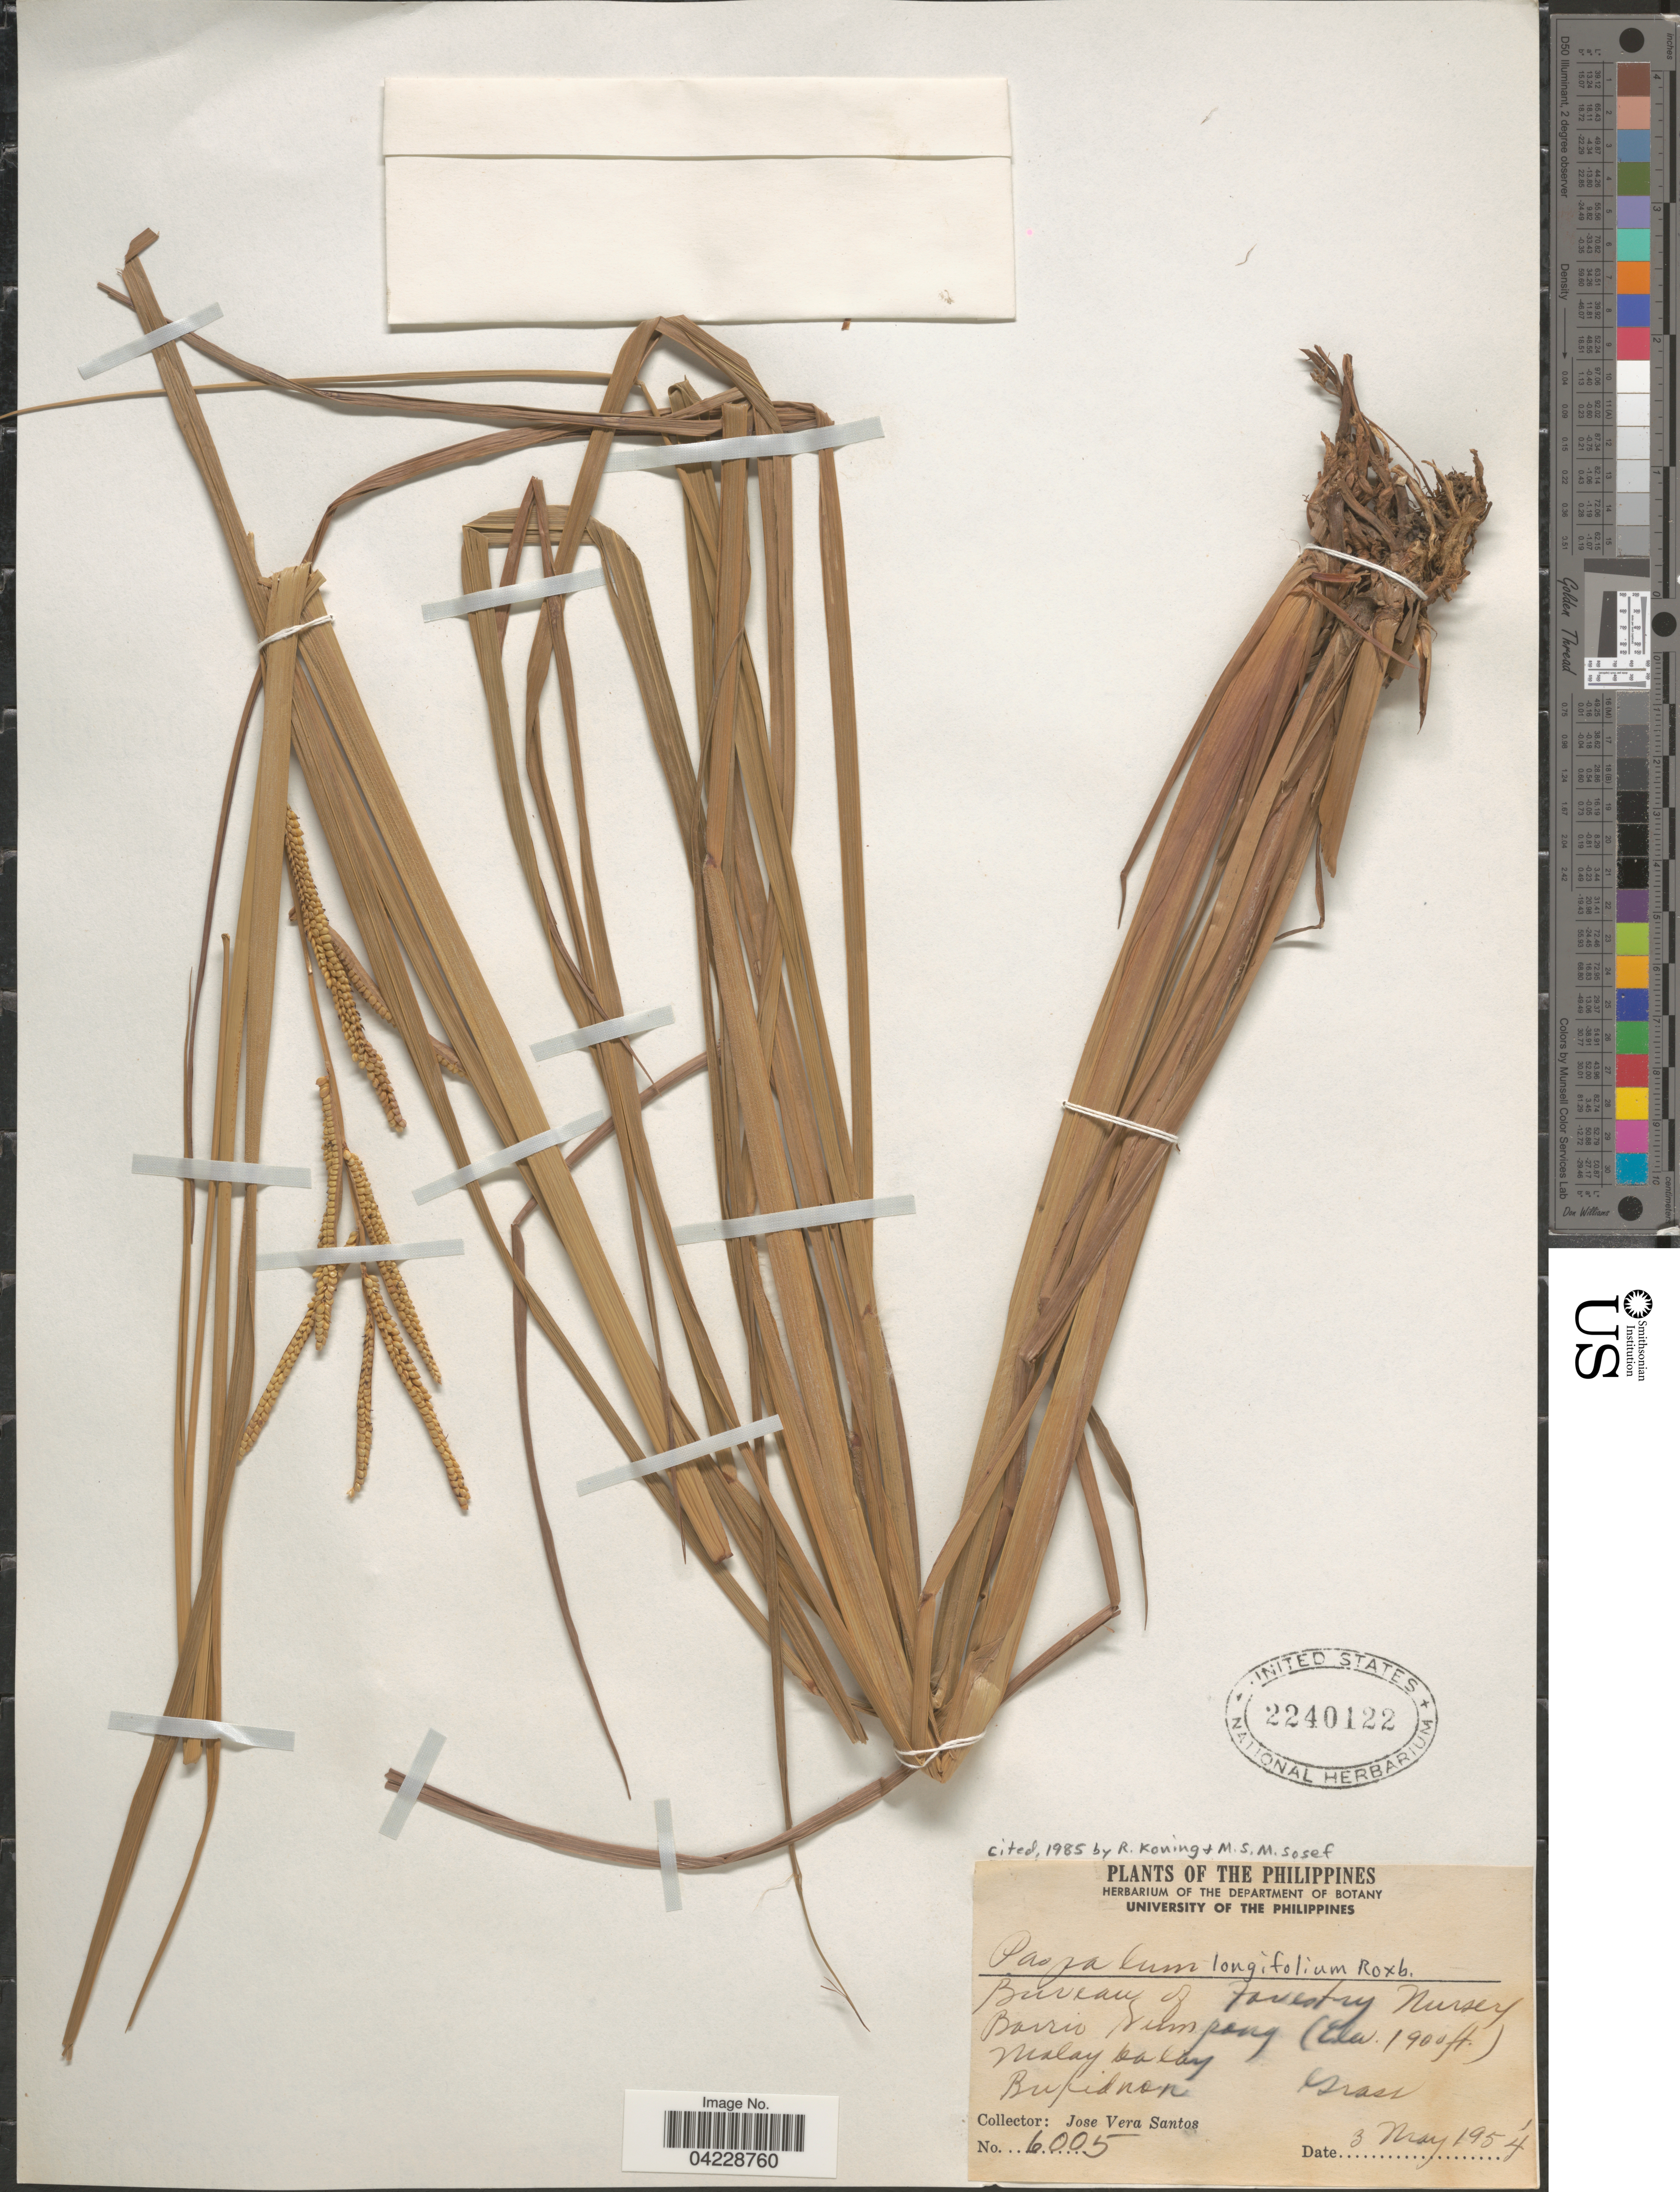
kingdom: Plantae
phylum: Tracheophyta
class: Liliopsida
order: Poales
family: Poaceae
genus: Paspalum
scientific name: Paspalum longifolium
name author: Roxb.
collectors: J. Santos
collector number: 6005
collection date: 1954-05-03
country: Philippines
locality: Bureau of Forestry Nursery Barrio Sumpong Malay balay. Bukidnon.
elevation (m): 579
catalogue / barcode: US 2240122